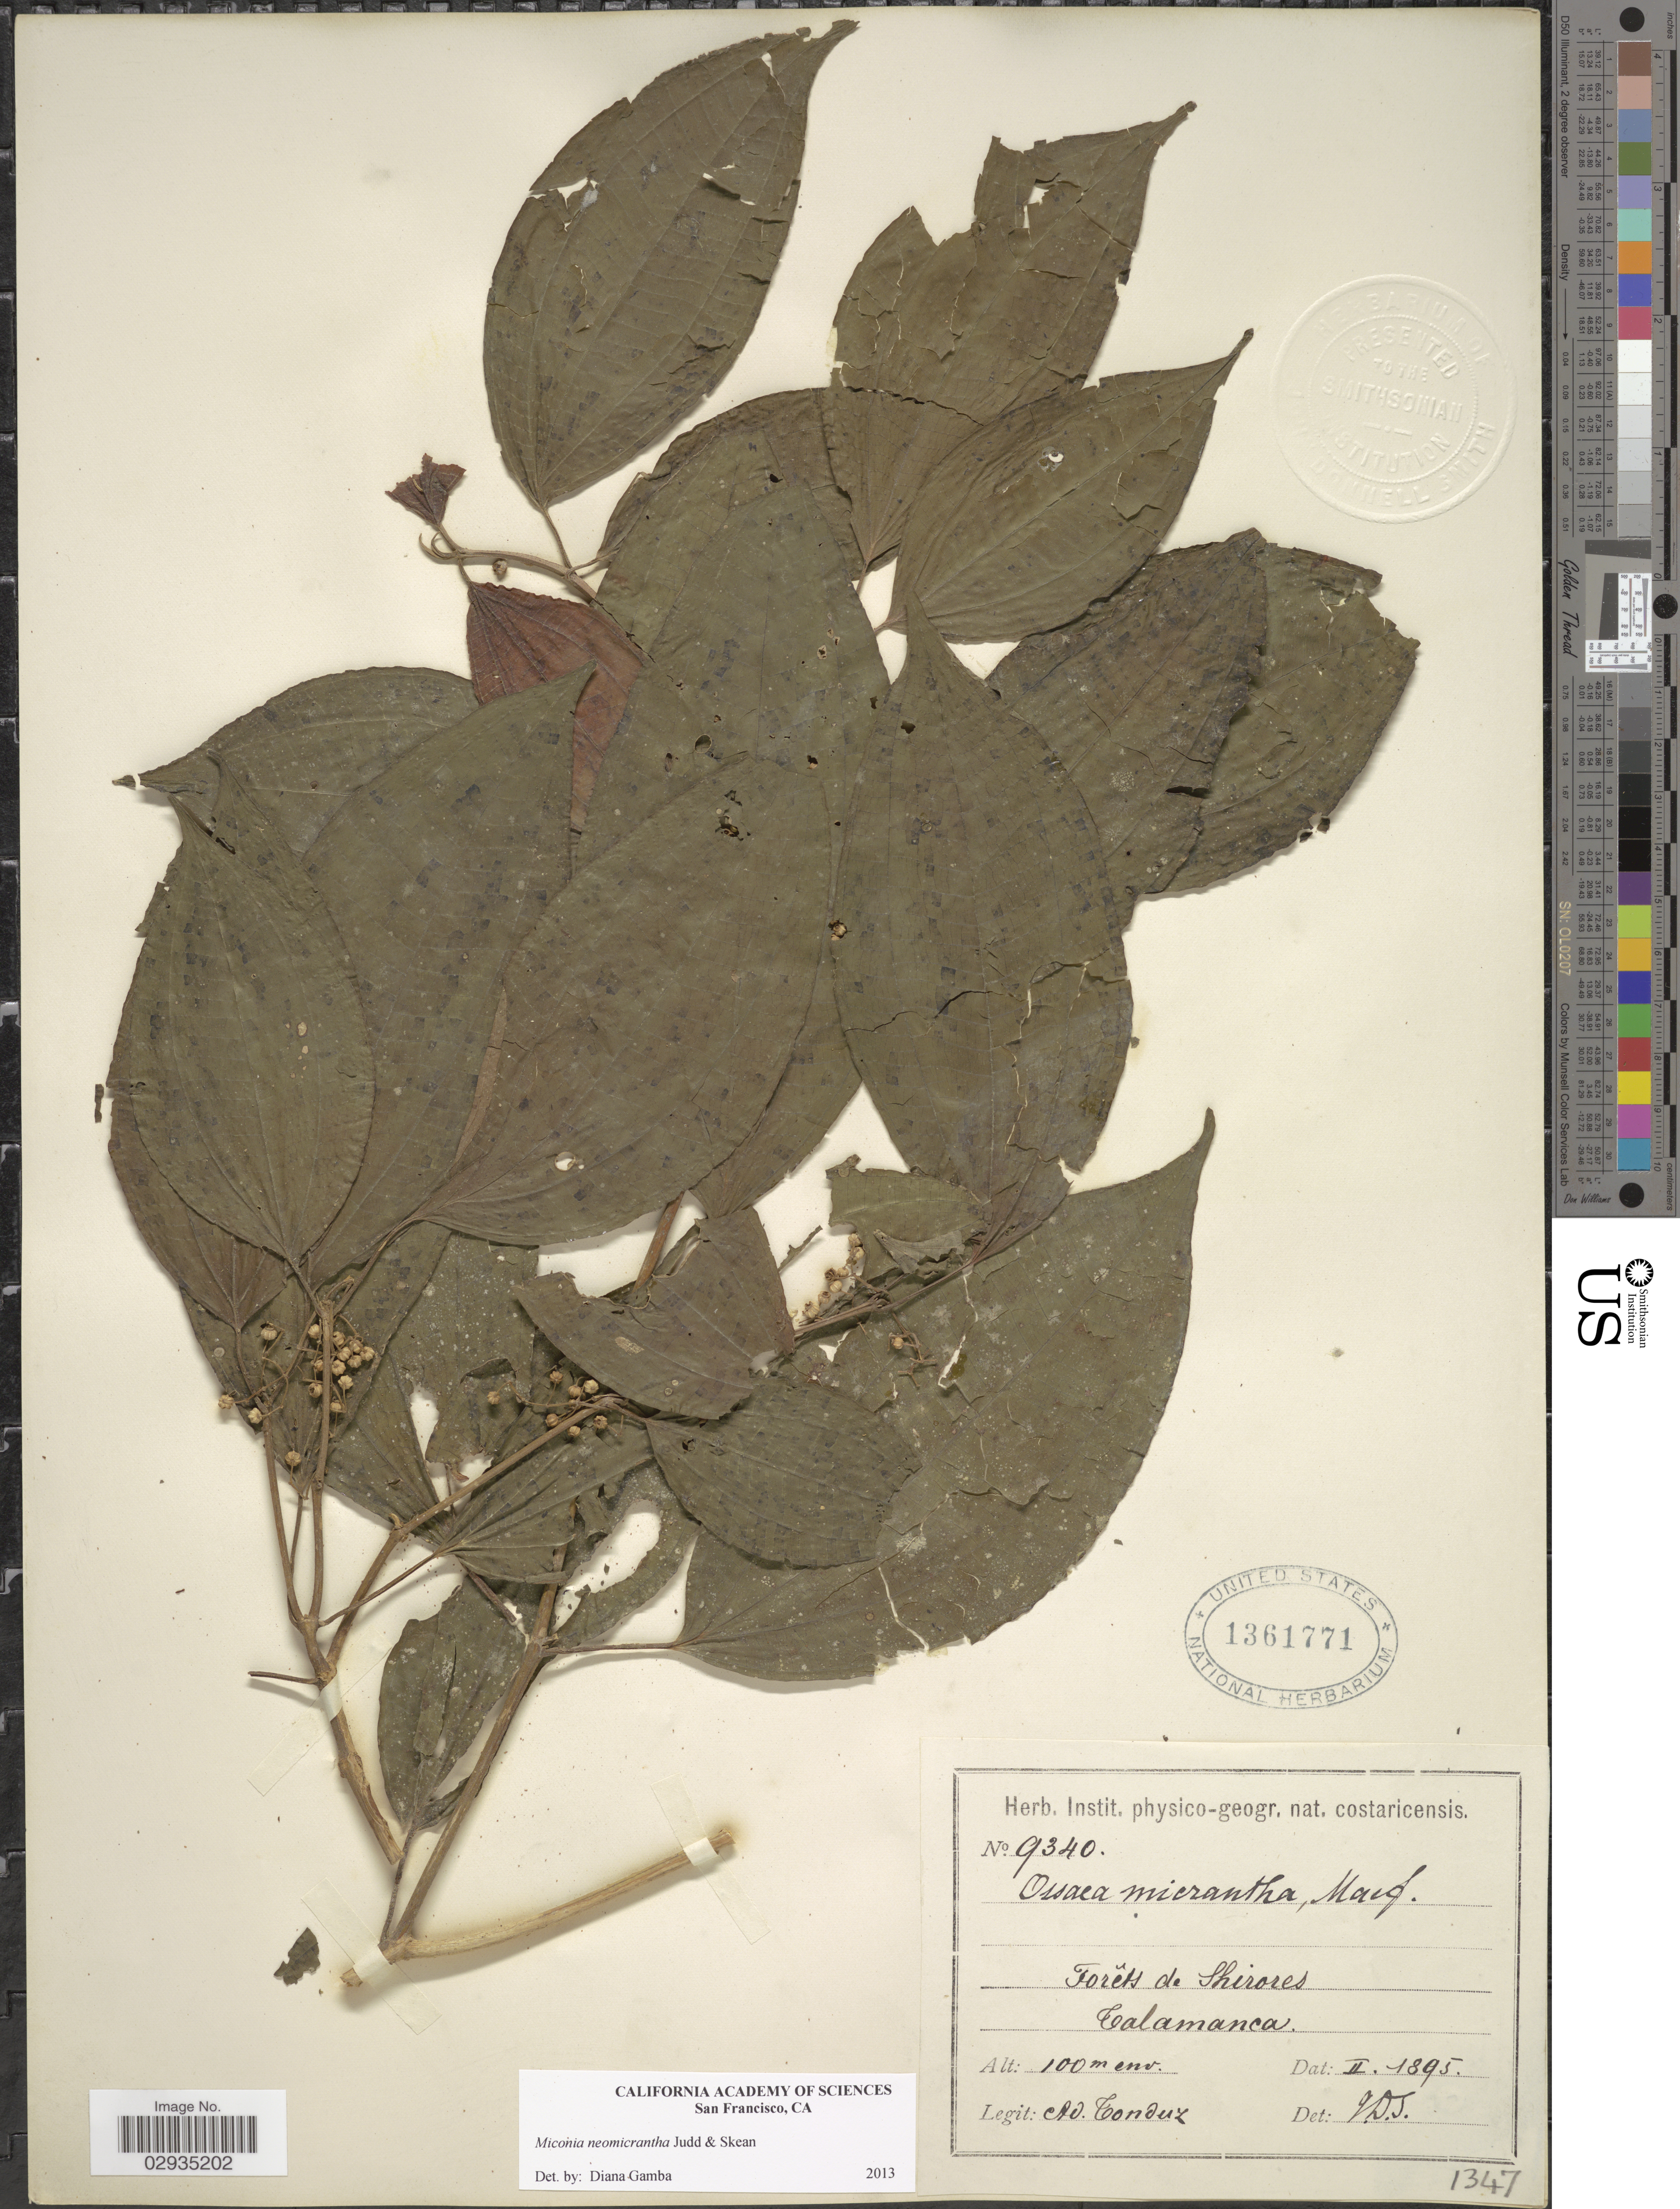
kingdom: Plantae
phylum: Tracheophyta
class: Magnoliopsida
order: Myrtales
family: Melastomataceae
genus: Miconia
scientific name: Miconia neomicrantha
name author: Judd & Skean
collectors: A. Tonduz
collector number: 9340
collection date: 1895-02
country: Costa Rica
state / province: Limón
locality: Forêts de Shirores, Talamanca.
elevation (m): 100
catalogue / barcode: US 1361771